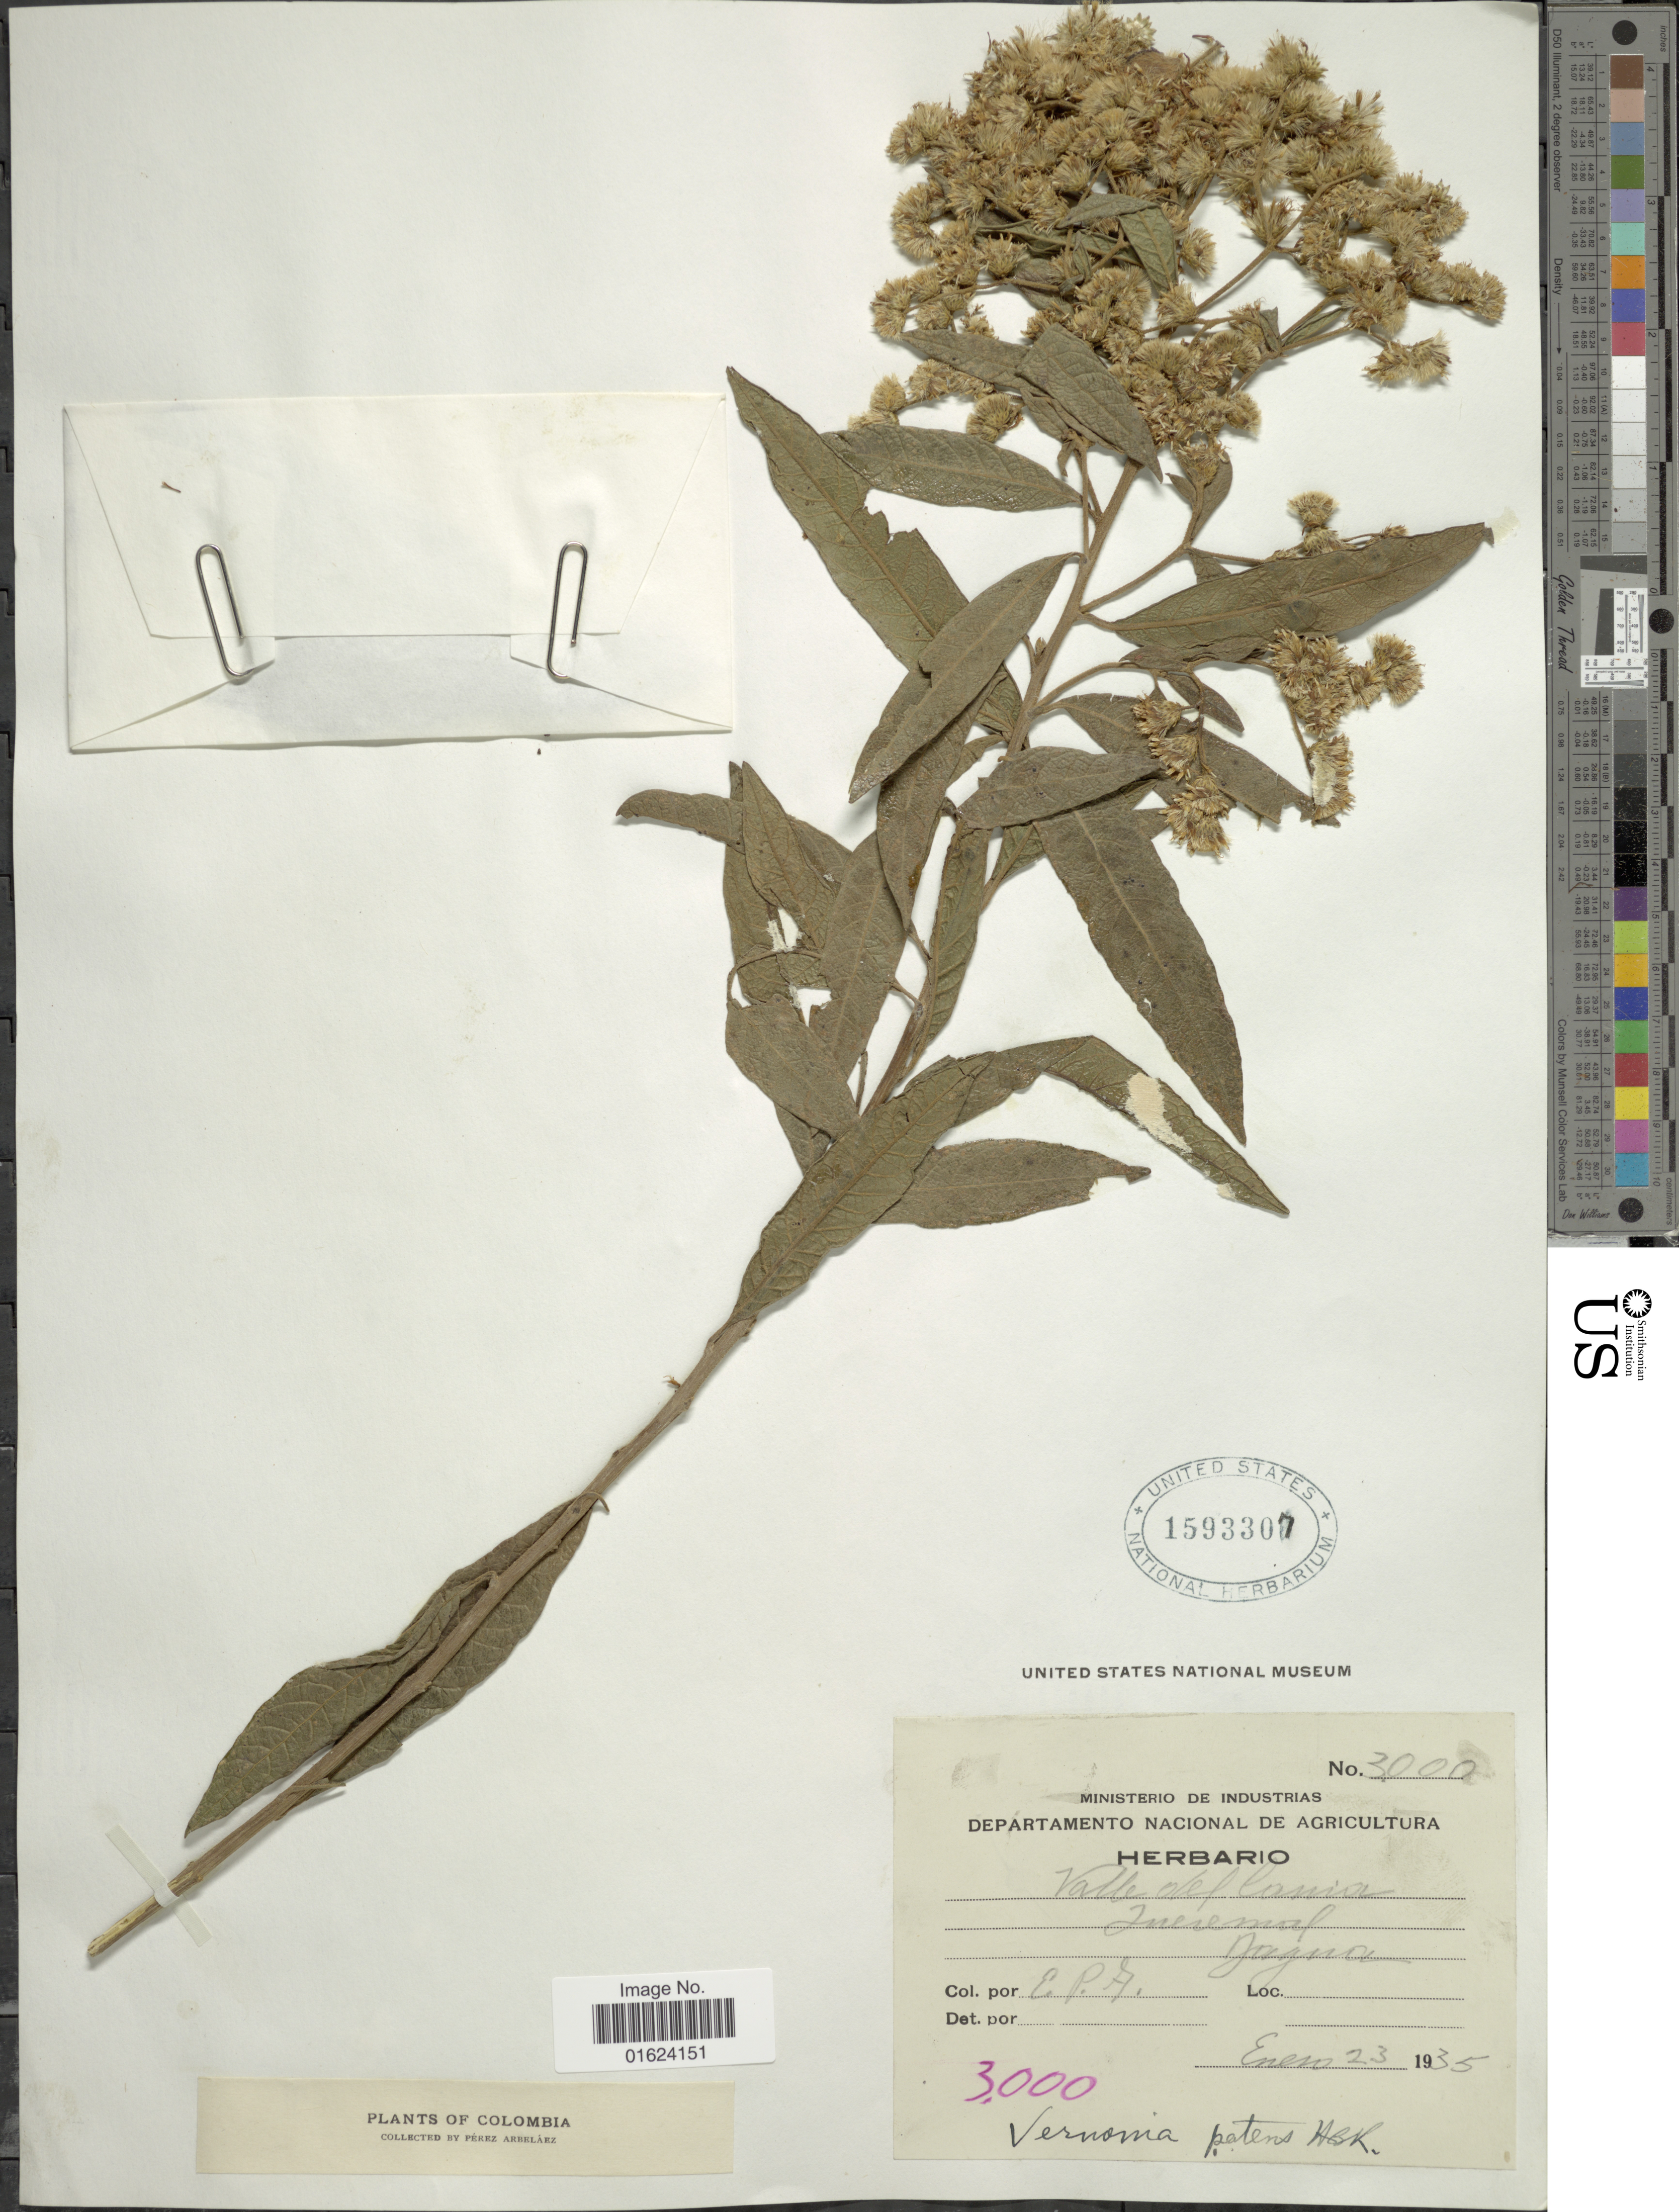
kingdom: Plantae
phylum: Tracheophyta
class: Magnoliopsida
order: Asterales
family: Asteraceae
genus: Vernonanthura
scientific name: Vernonanthura patens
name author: (Kunth) H. Rob.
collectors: E. Pérez Arbeláez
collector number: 3000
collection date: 1935-01-23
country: Colombia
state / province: Valle del Cauca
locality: Valle del Cauca, Jueremas, Jagua. [interpreted]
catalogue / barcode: US 1593307